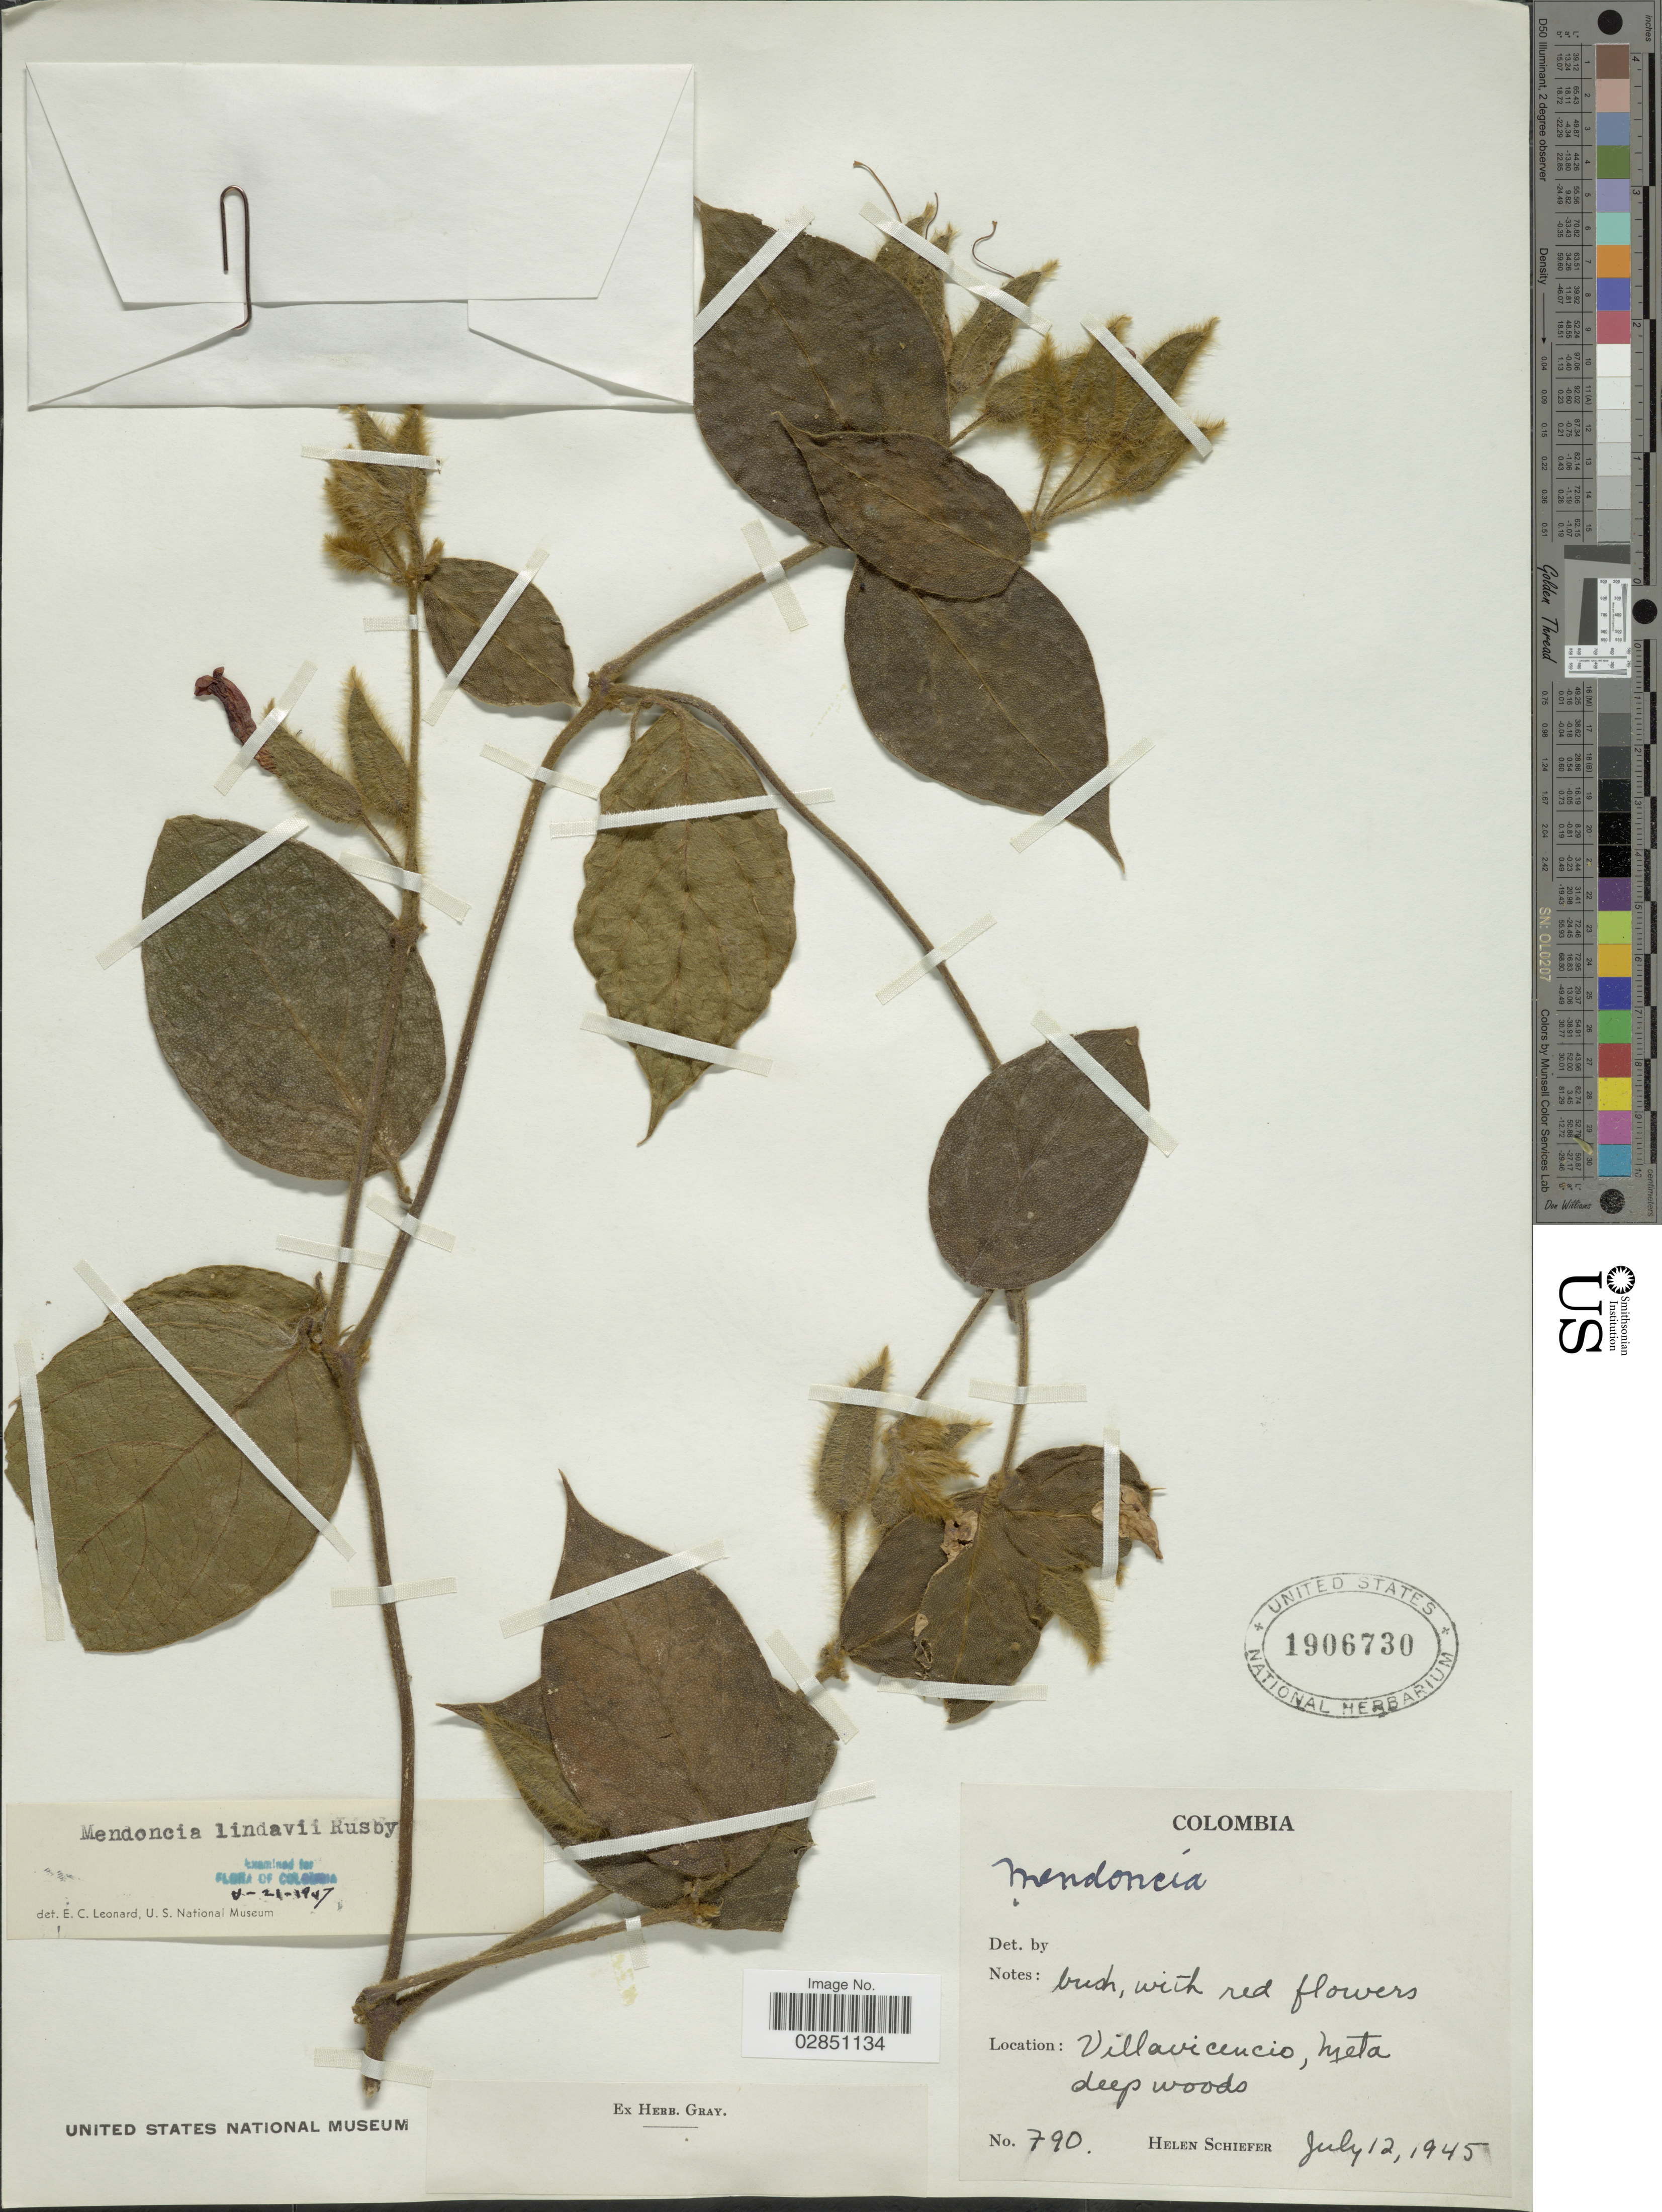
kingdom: Plantae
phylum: Tracheophyta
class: Magnoliopsida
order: Lamiales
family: Acanthaceae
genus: Mendoncia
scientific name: Mendoncia lindavii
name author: Rusby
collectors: H. Schiefer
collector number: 790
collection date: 1945-07-12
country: Colombia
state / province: Meta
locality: Villavicencio.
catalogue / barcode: US 1906730